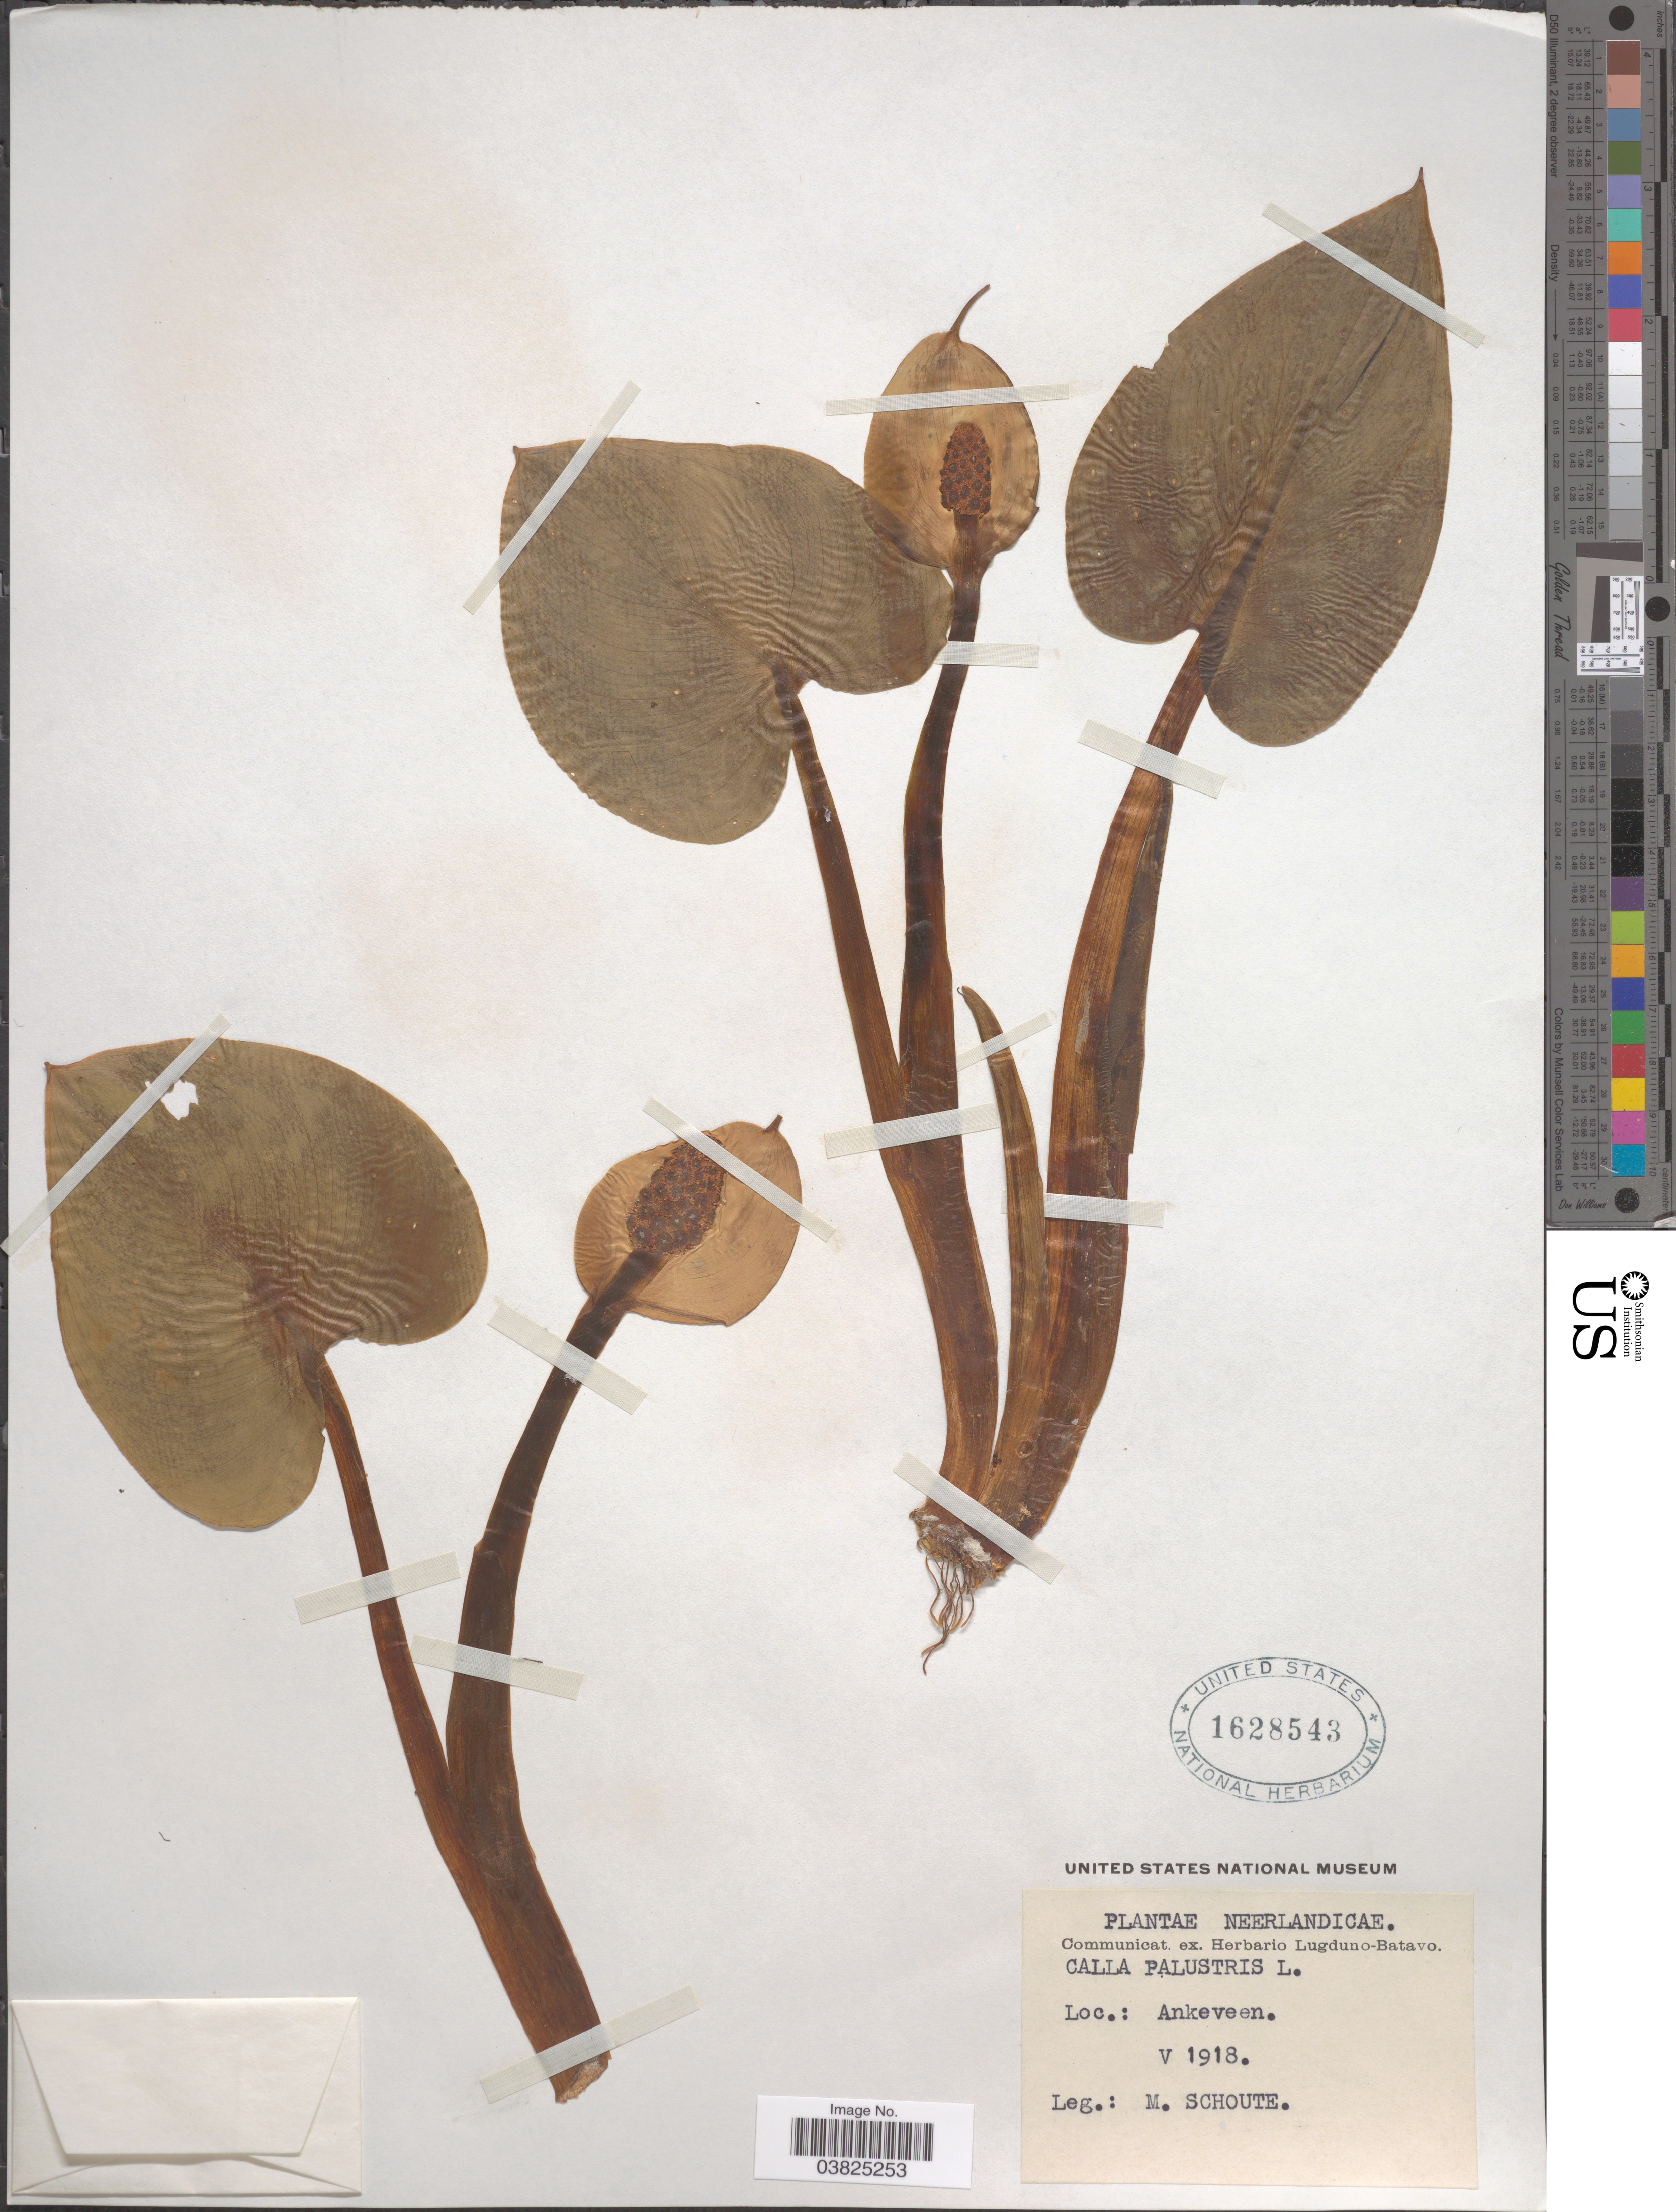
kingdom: Plantae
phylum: Tracheophyta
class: Liliopsida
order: Alismatales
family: Araceae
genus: Calla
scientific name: Calla palustris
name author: L.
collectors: M. Schoute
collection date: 1918-05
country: Netherlands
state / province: Noord Holland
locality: Neerlandicae. Ankeveen.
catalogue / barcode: US 1628543